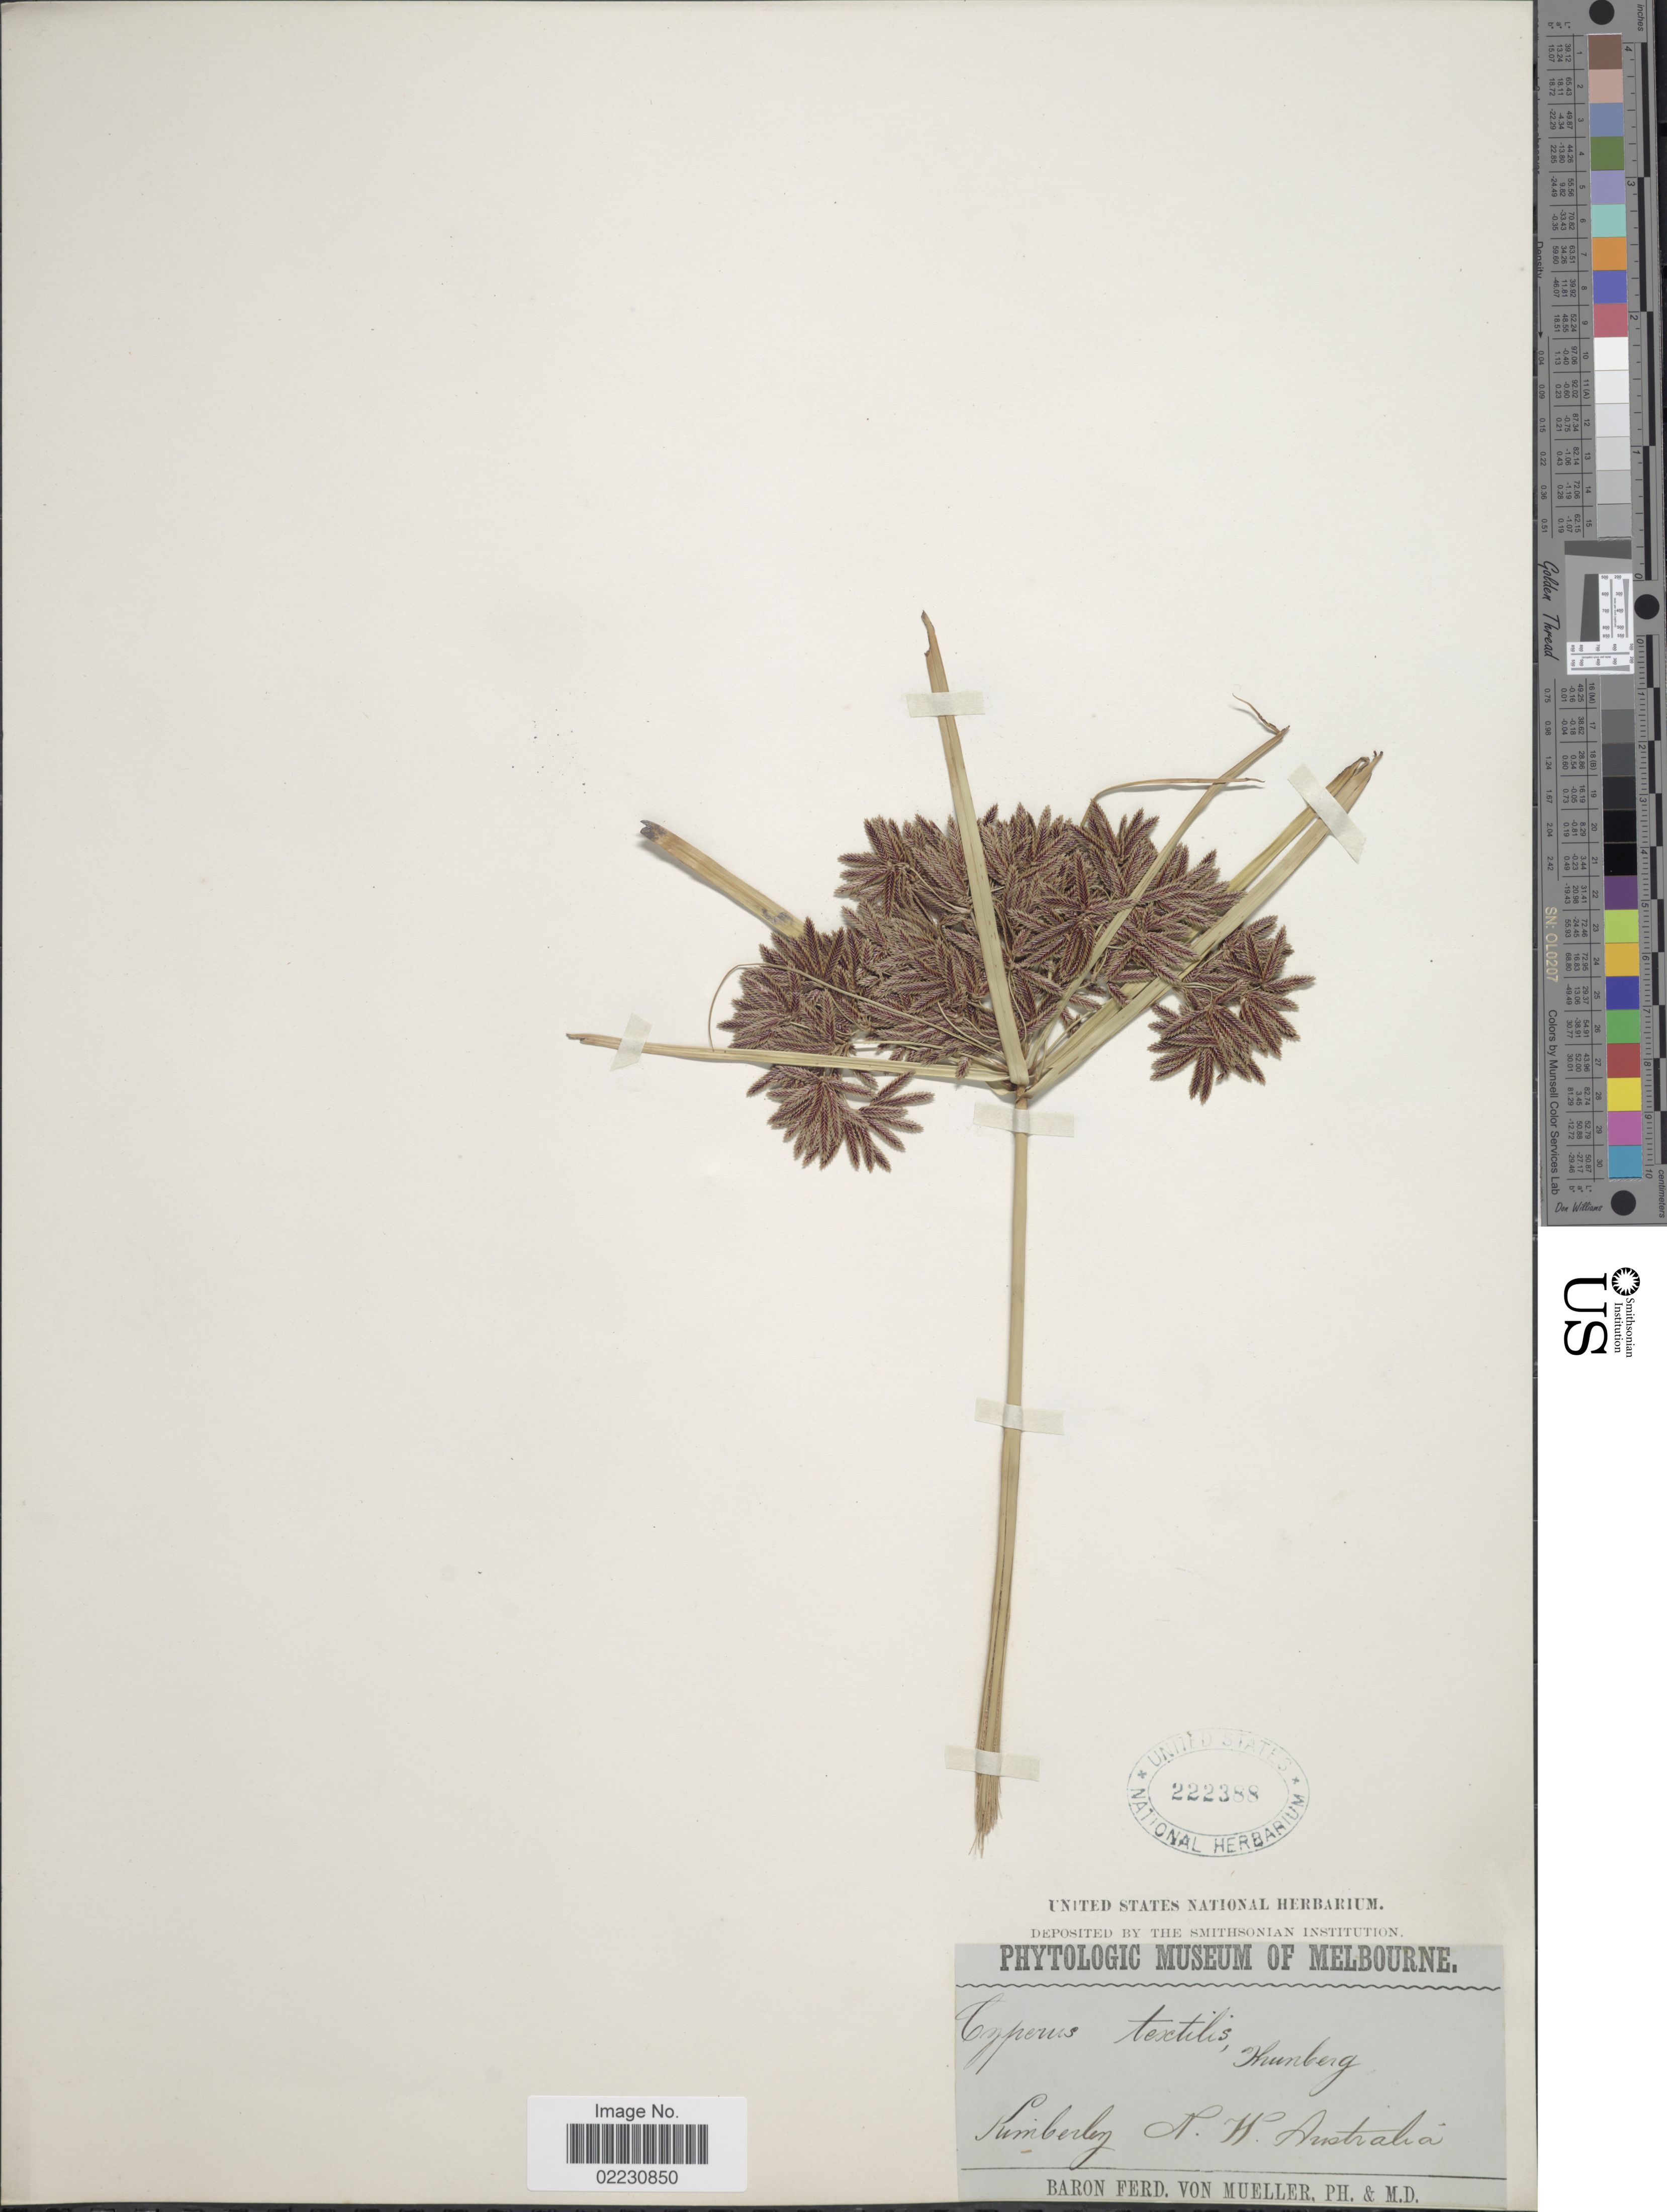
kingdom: Plantae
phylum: Tracheophyta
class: Liliopsida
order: Poales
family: Cyperaceae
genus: Cyperus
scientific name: Cyperus textilis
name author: Thunb.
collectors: F. von Mueller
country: Australia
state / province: Western Australia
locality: Kimberley, N. W. Australia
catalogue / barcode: US 222388